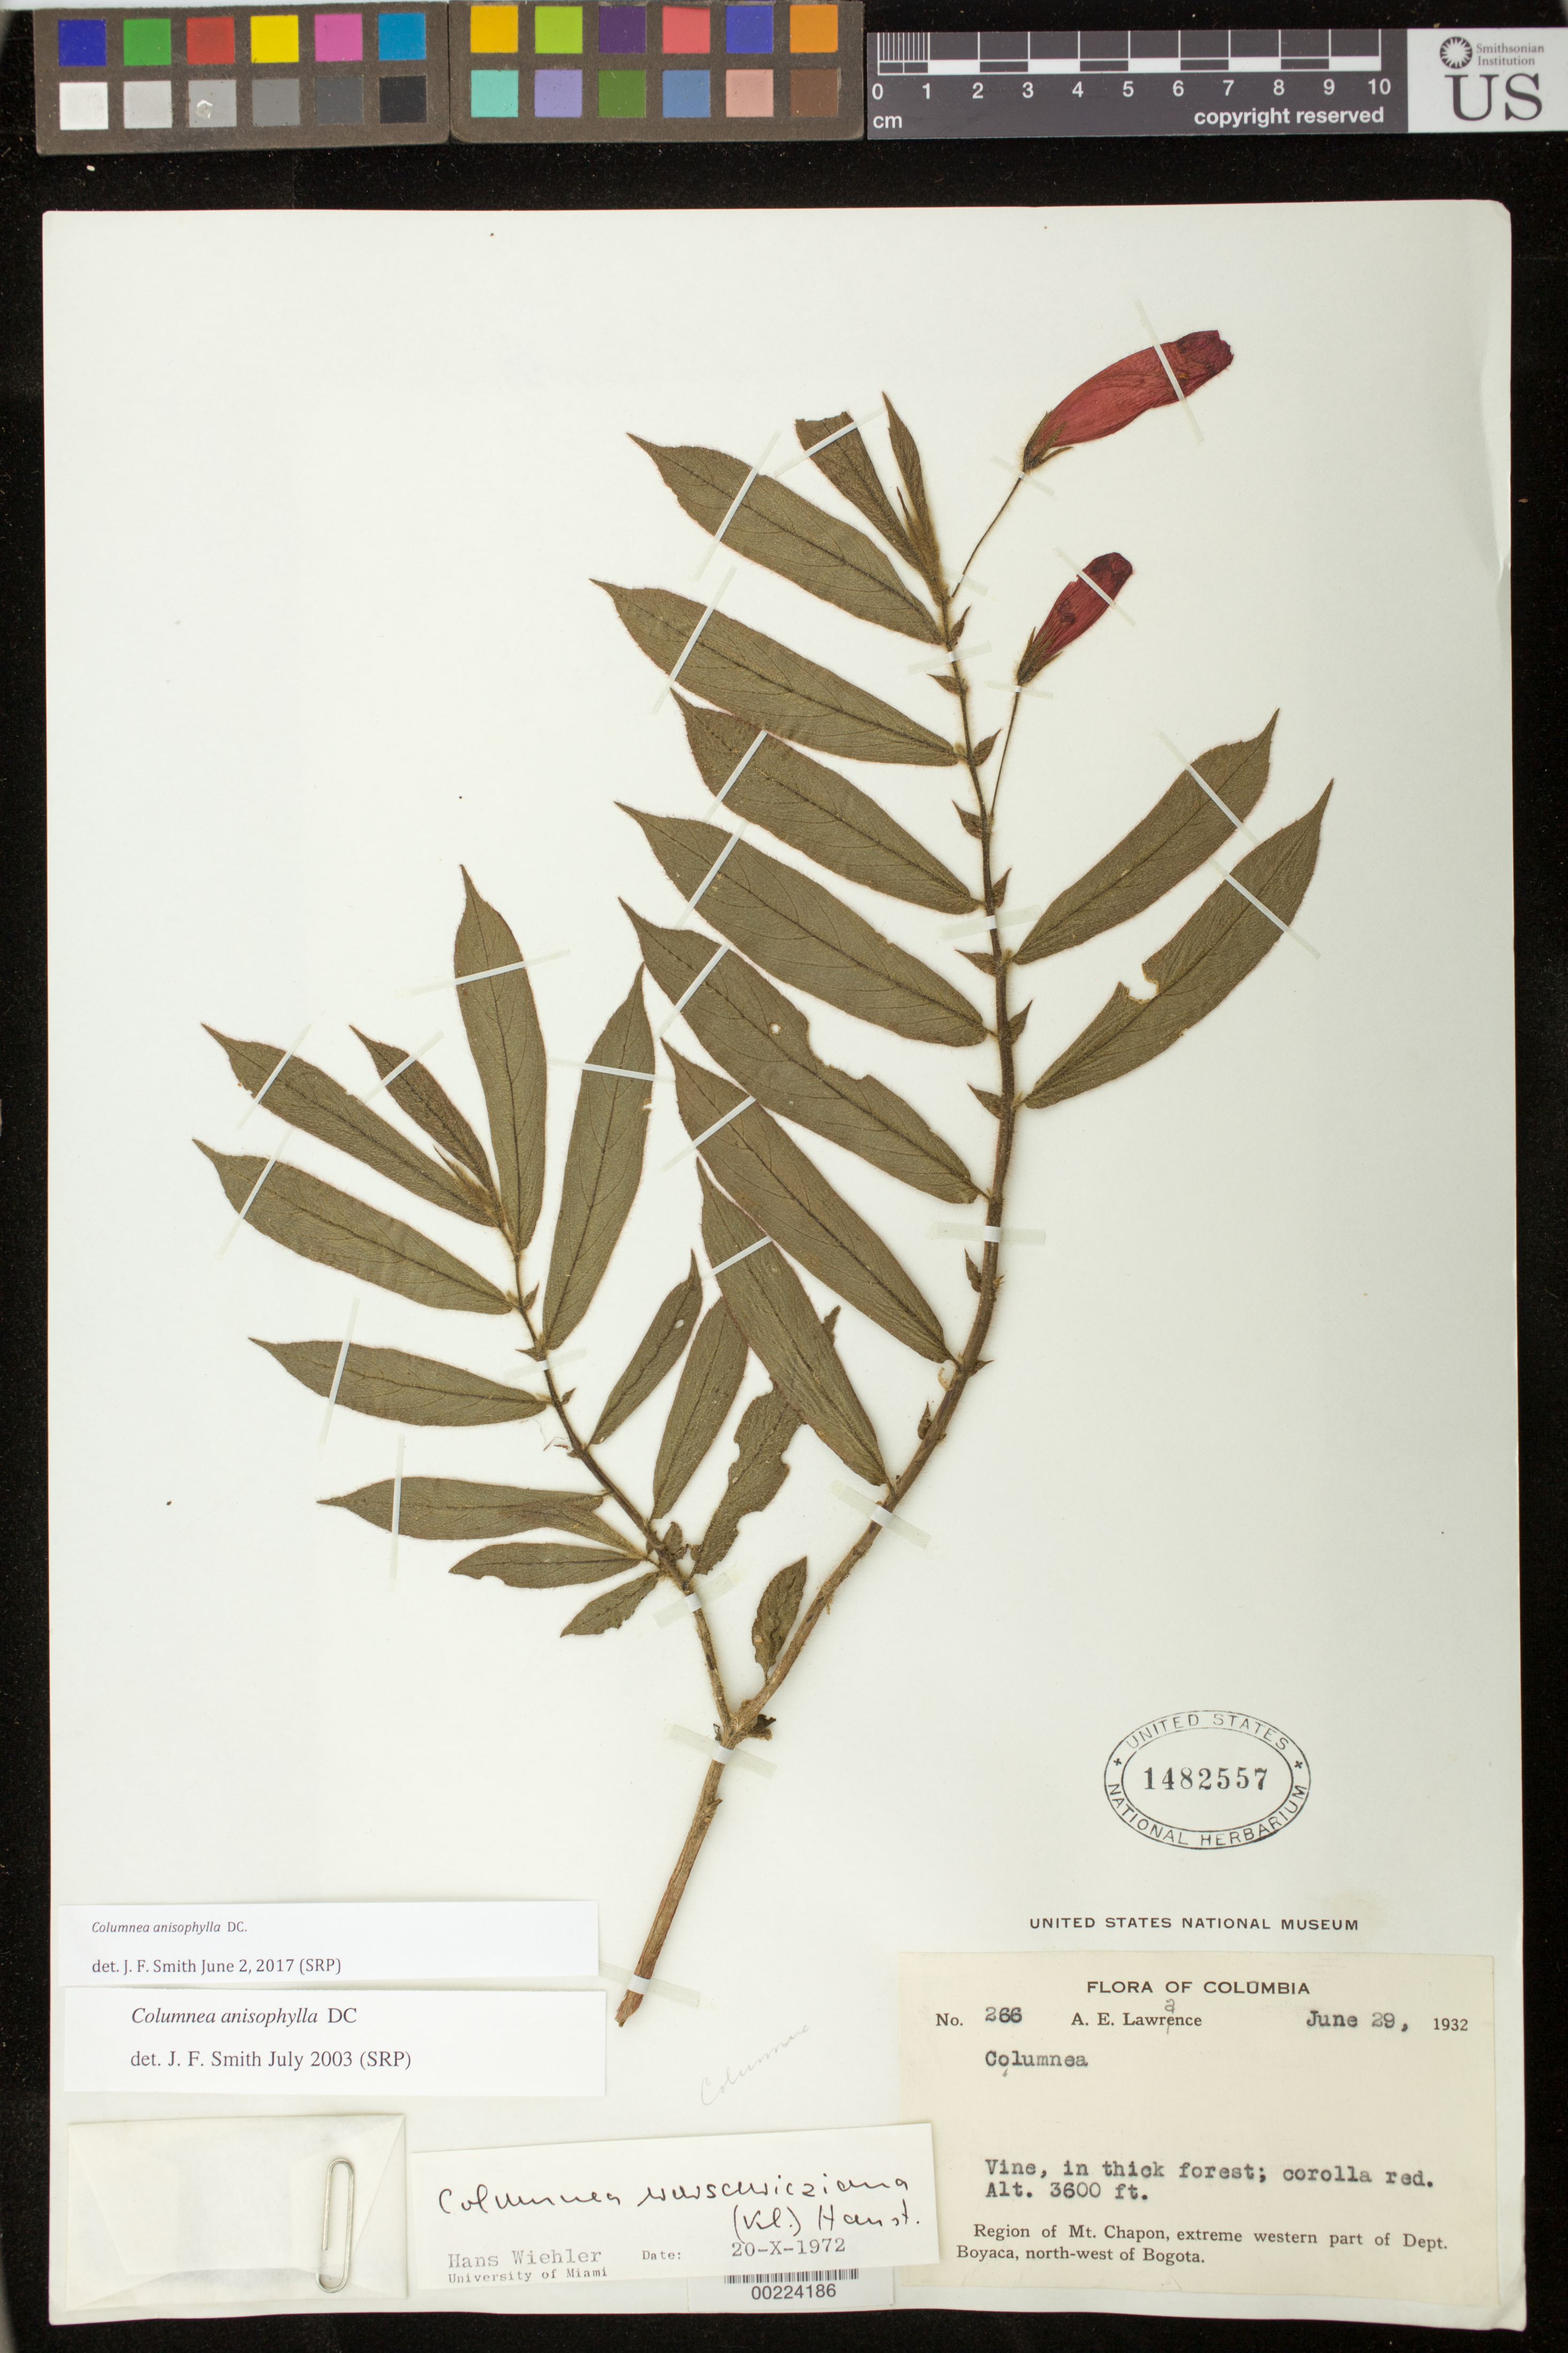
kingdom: Plantae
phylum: Tracheophyta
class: Magnoliopsida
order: Lamiales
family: Gesneriaceae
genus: Columnea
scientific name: Columnea anisophylla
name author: DC.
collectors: A. Lawrance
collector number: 266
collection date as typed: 29 Jun 1932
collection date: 1932-06-29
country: Colombia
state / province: Boyacá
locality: Region of Mt Chapon, extreme western part of Boyaca, NW of Bogota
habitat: In thick forest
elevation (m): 1097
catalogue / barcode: US 1482557